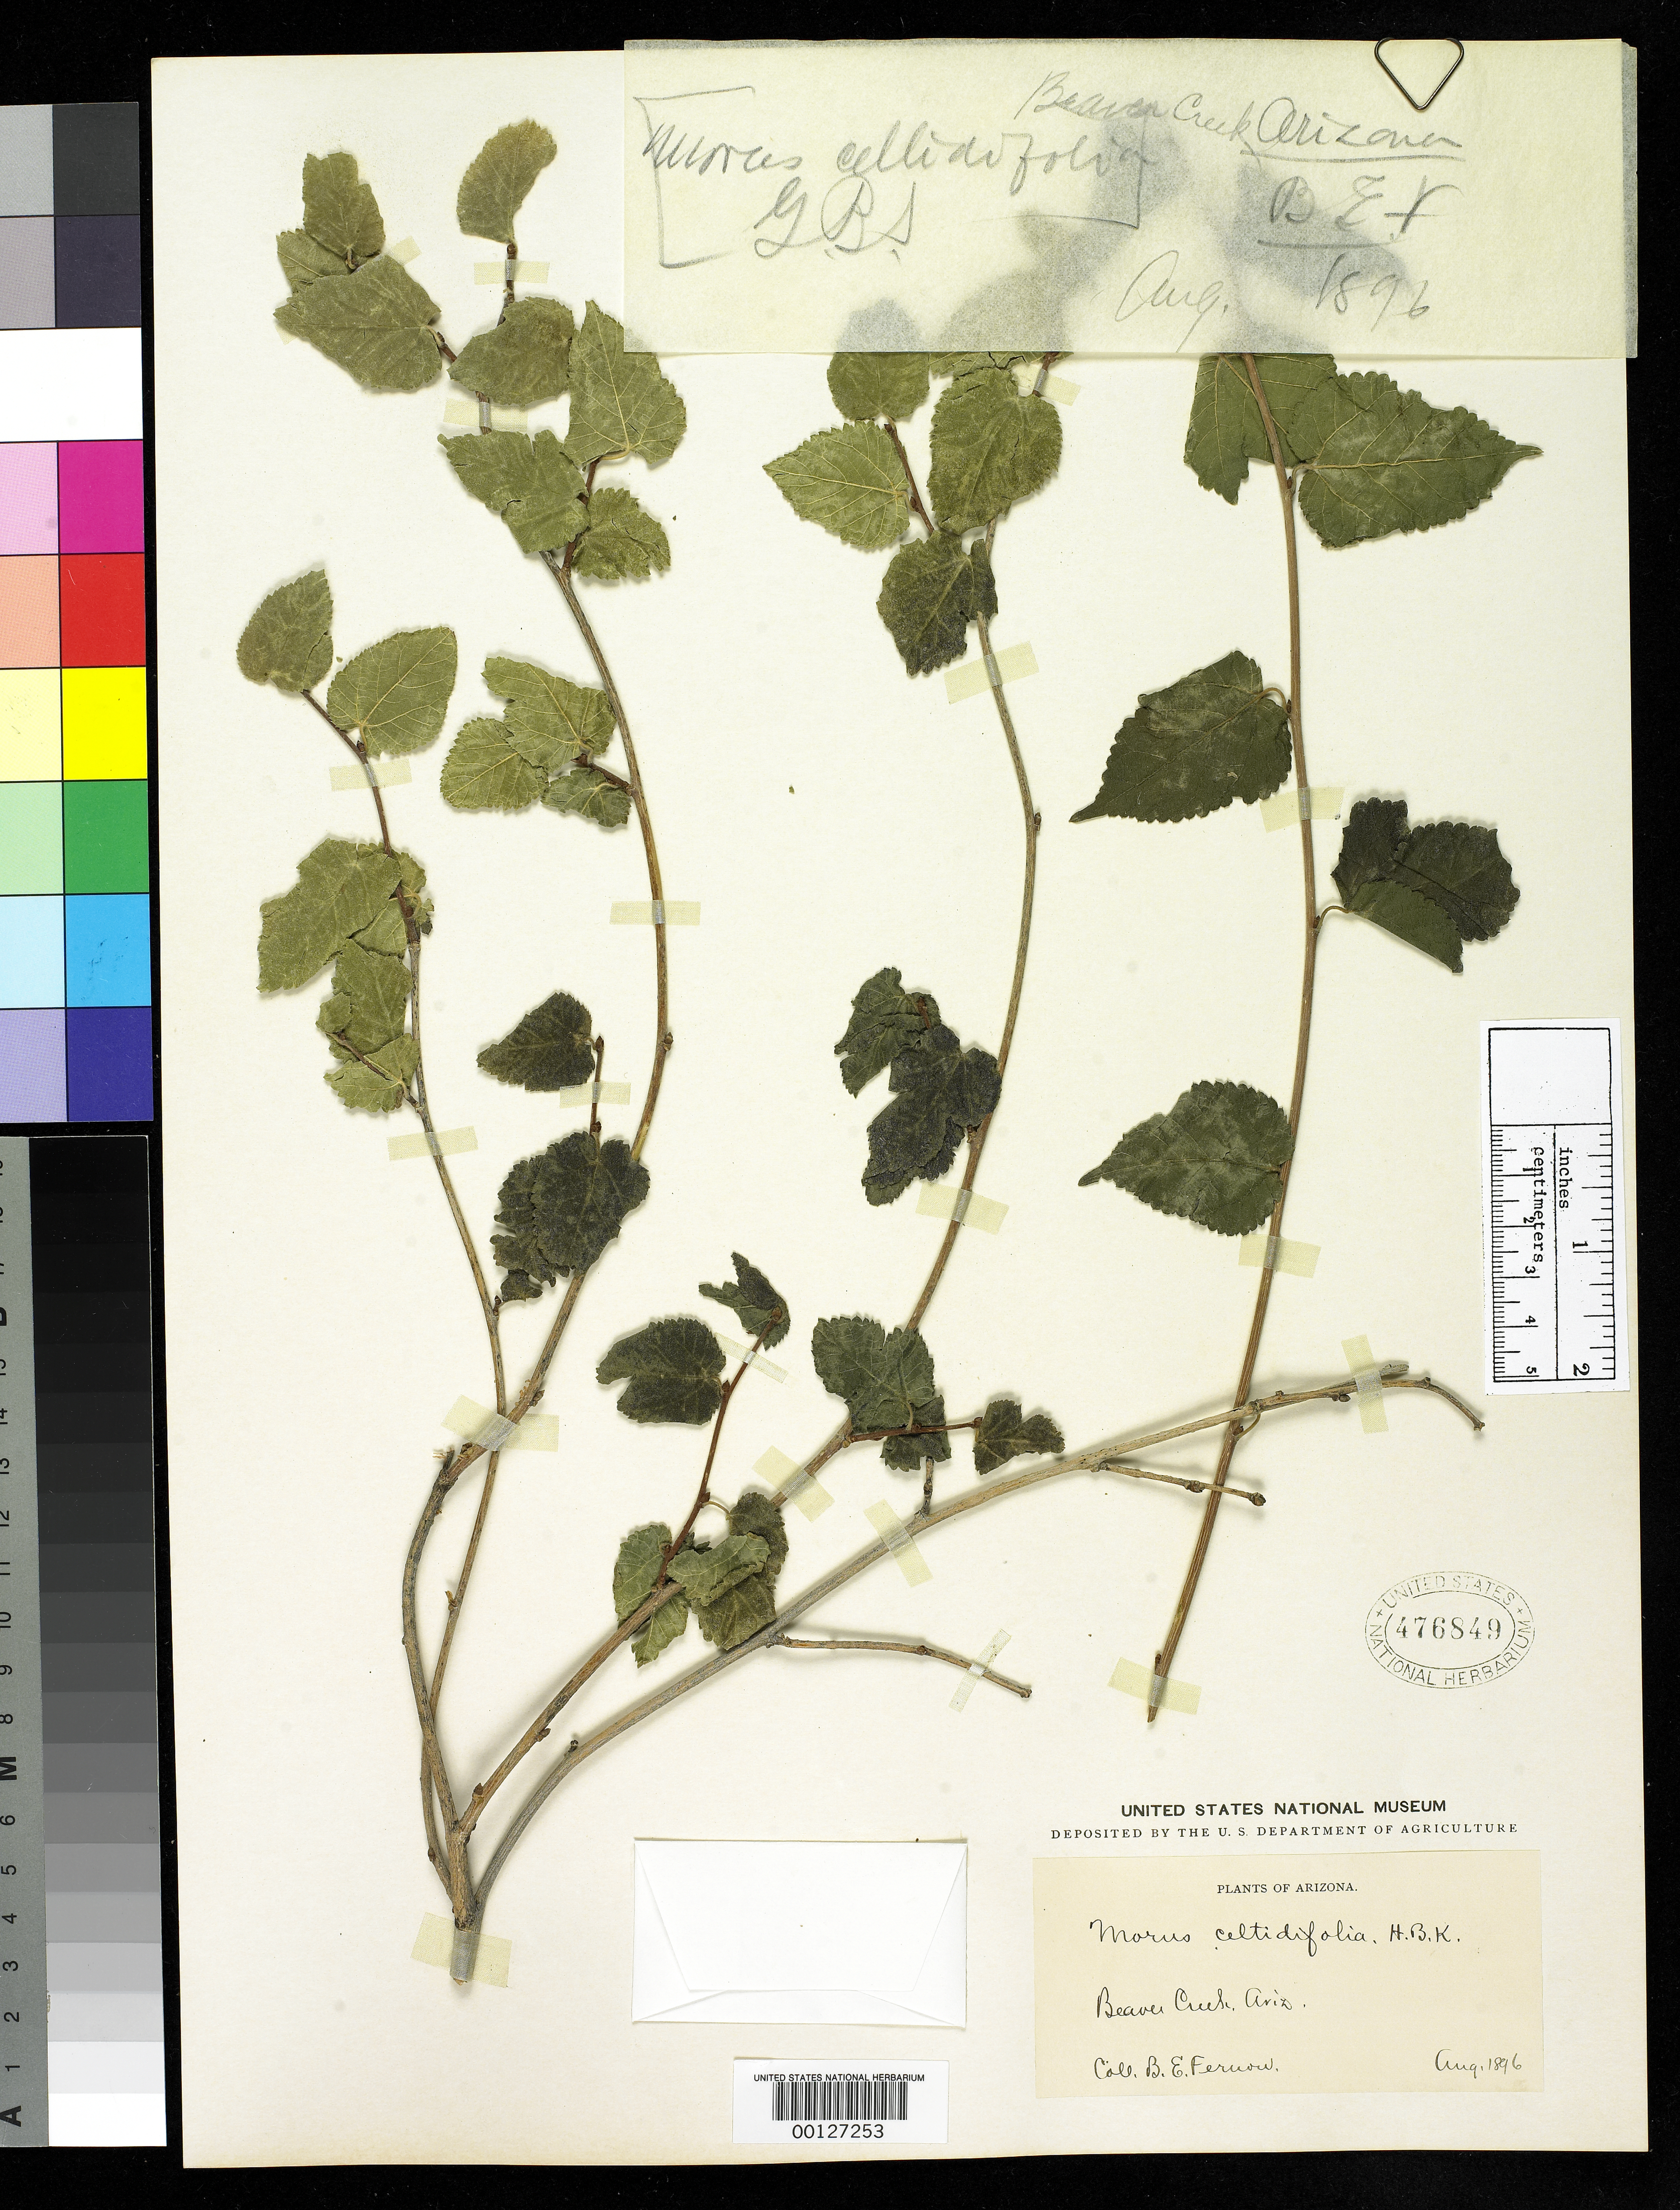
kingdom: Plantae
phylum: Tracheophyta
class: Magnoliopsida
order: Rosales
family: Moraceae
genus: Morus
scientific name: Morus radulina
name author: Greene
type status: Isotype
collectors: B. Fernow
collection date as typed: Aug 1896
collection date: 1896-08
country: United States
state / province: Arizona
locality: Beaver Creek.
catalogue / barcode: US 476849